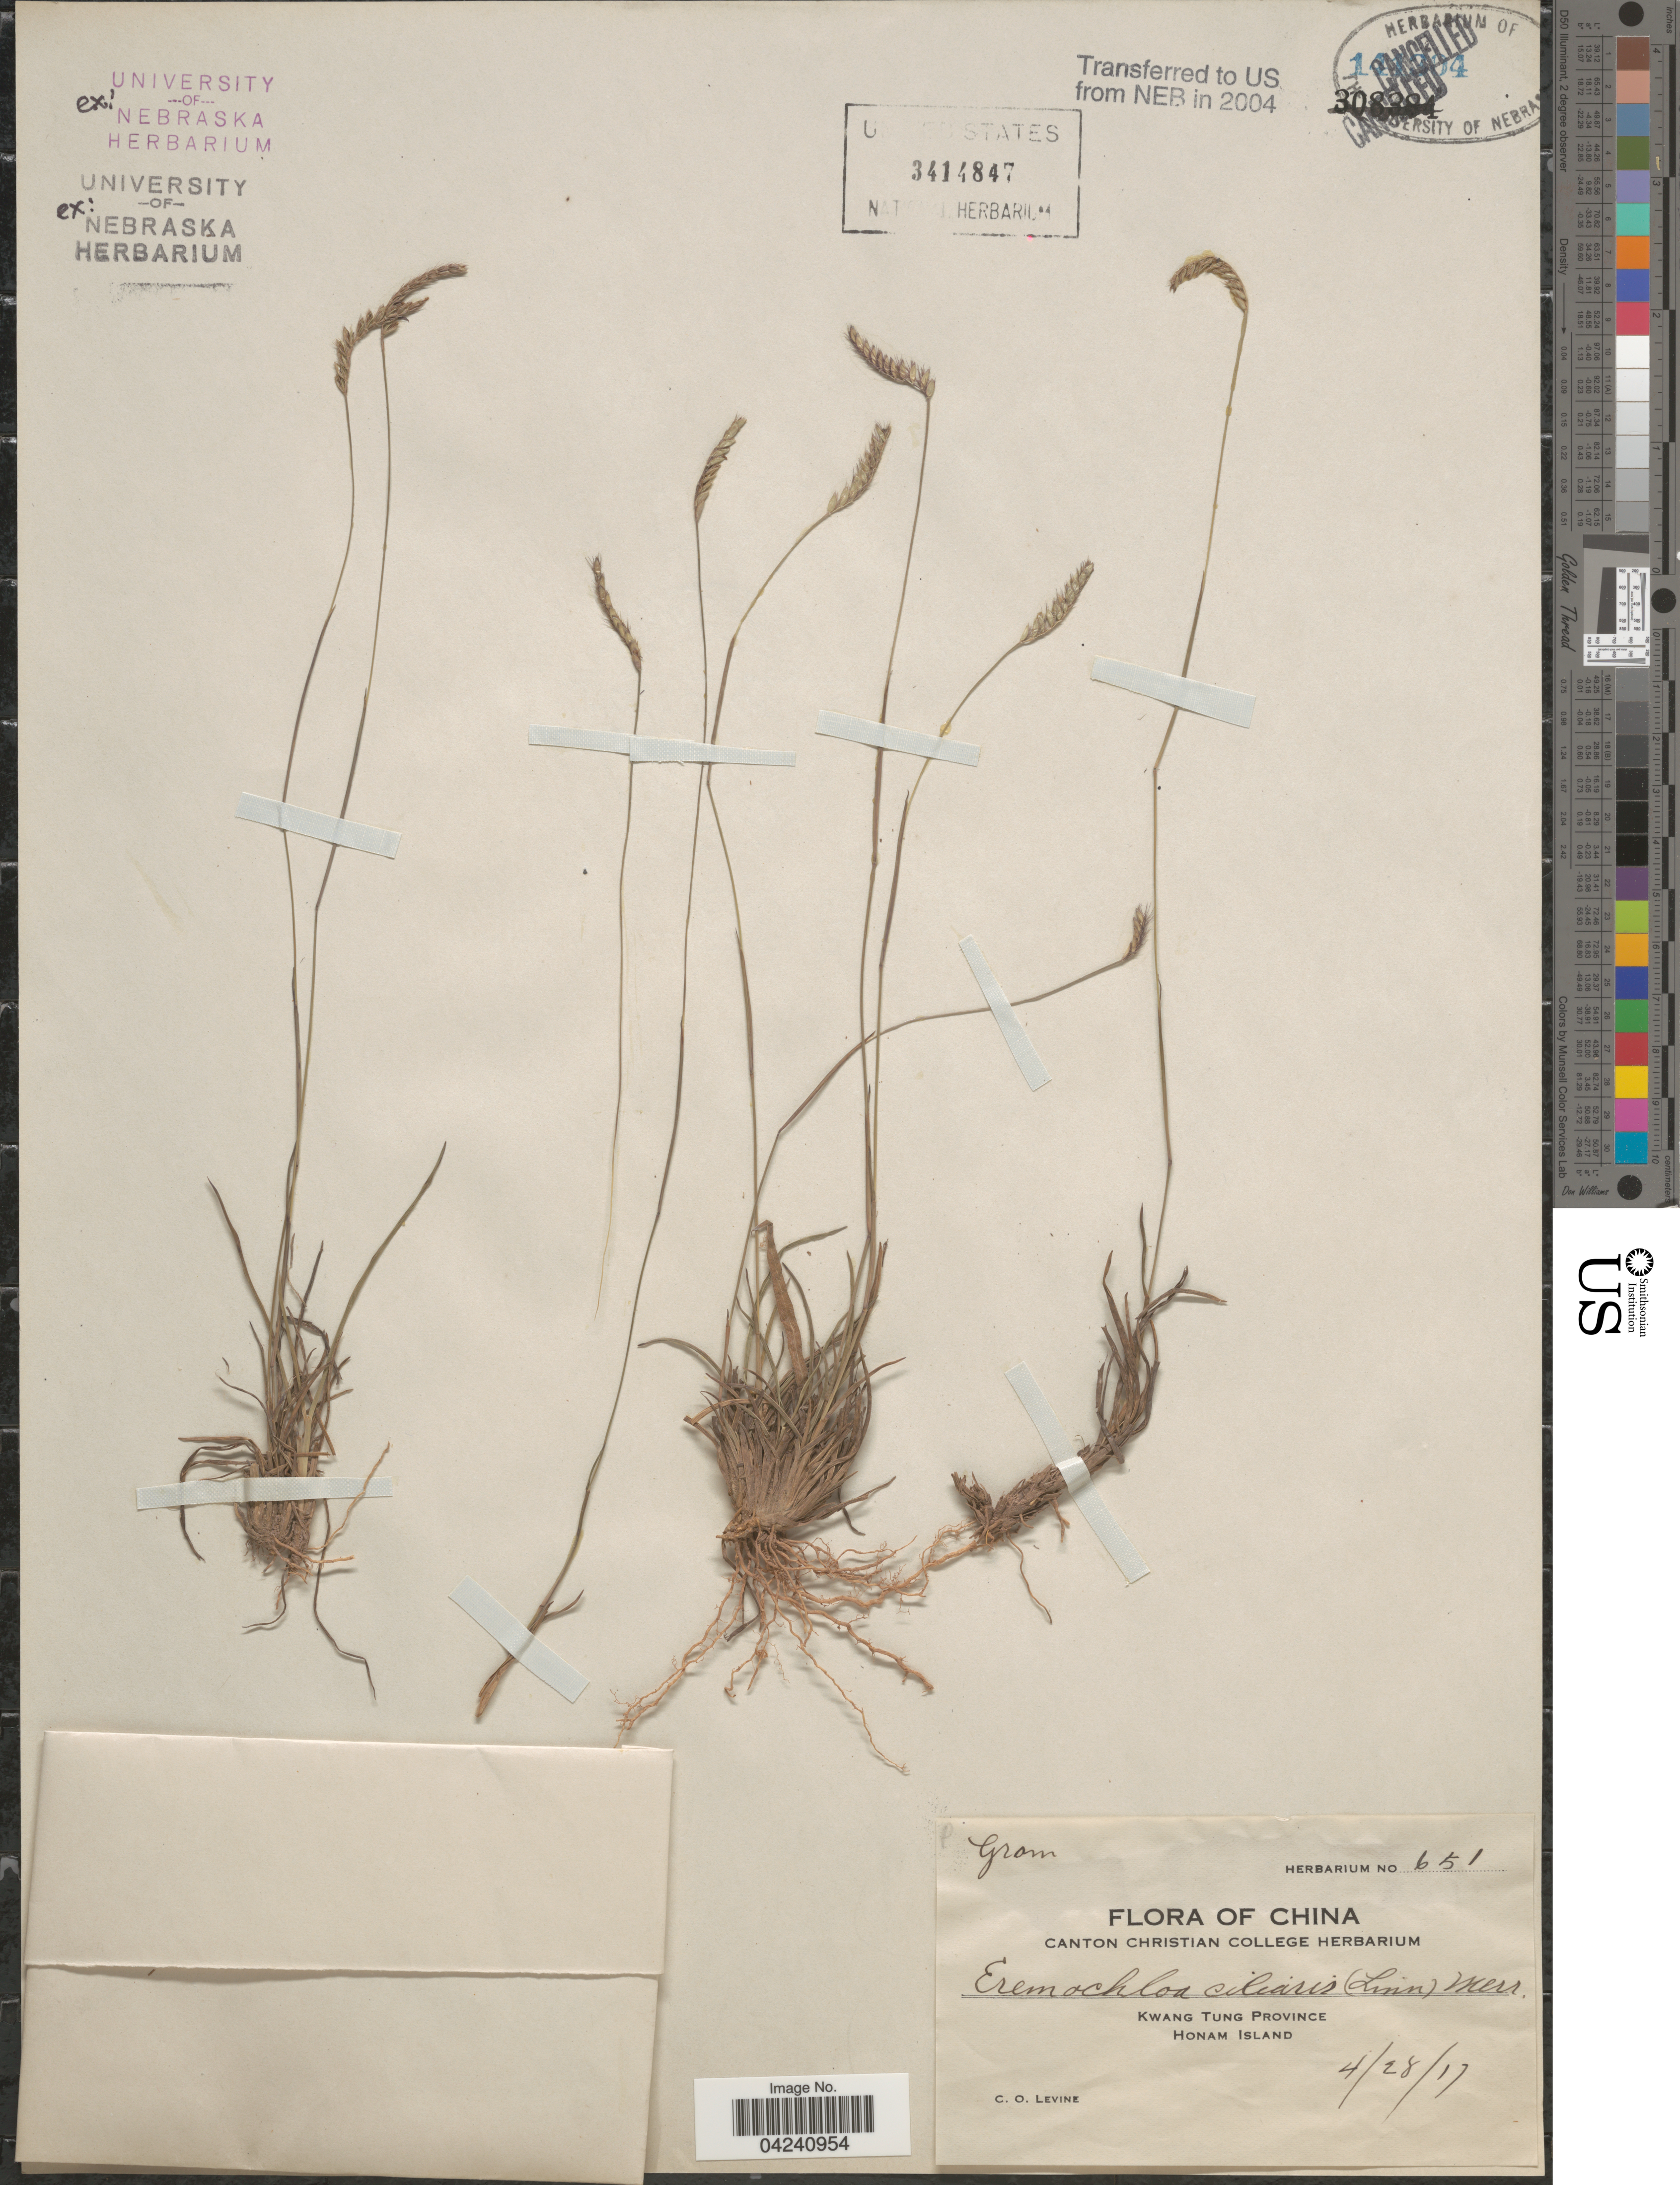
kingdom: Plantae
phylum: Tracheophyta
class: Liliopsida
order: Poales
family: Poaceae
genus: Eremochloa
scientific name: Eremochloa ciliaris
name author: (L.) Merr.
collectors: C. O. Levine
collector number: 651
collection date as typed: Transcribed d/m/y: 28/4/17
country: China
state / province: Guangdong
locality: Kwang Tung Province. Honam Island.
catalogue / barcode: US 3414847